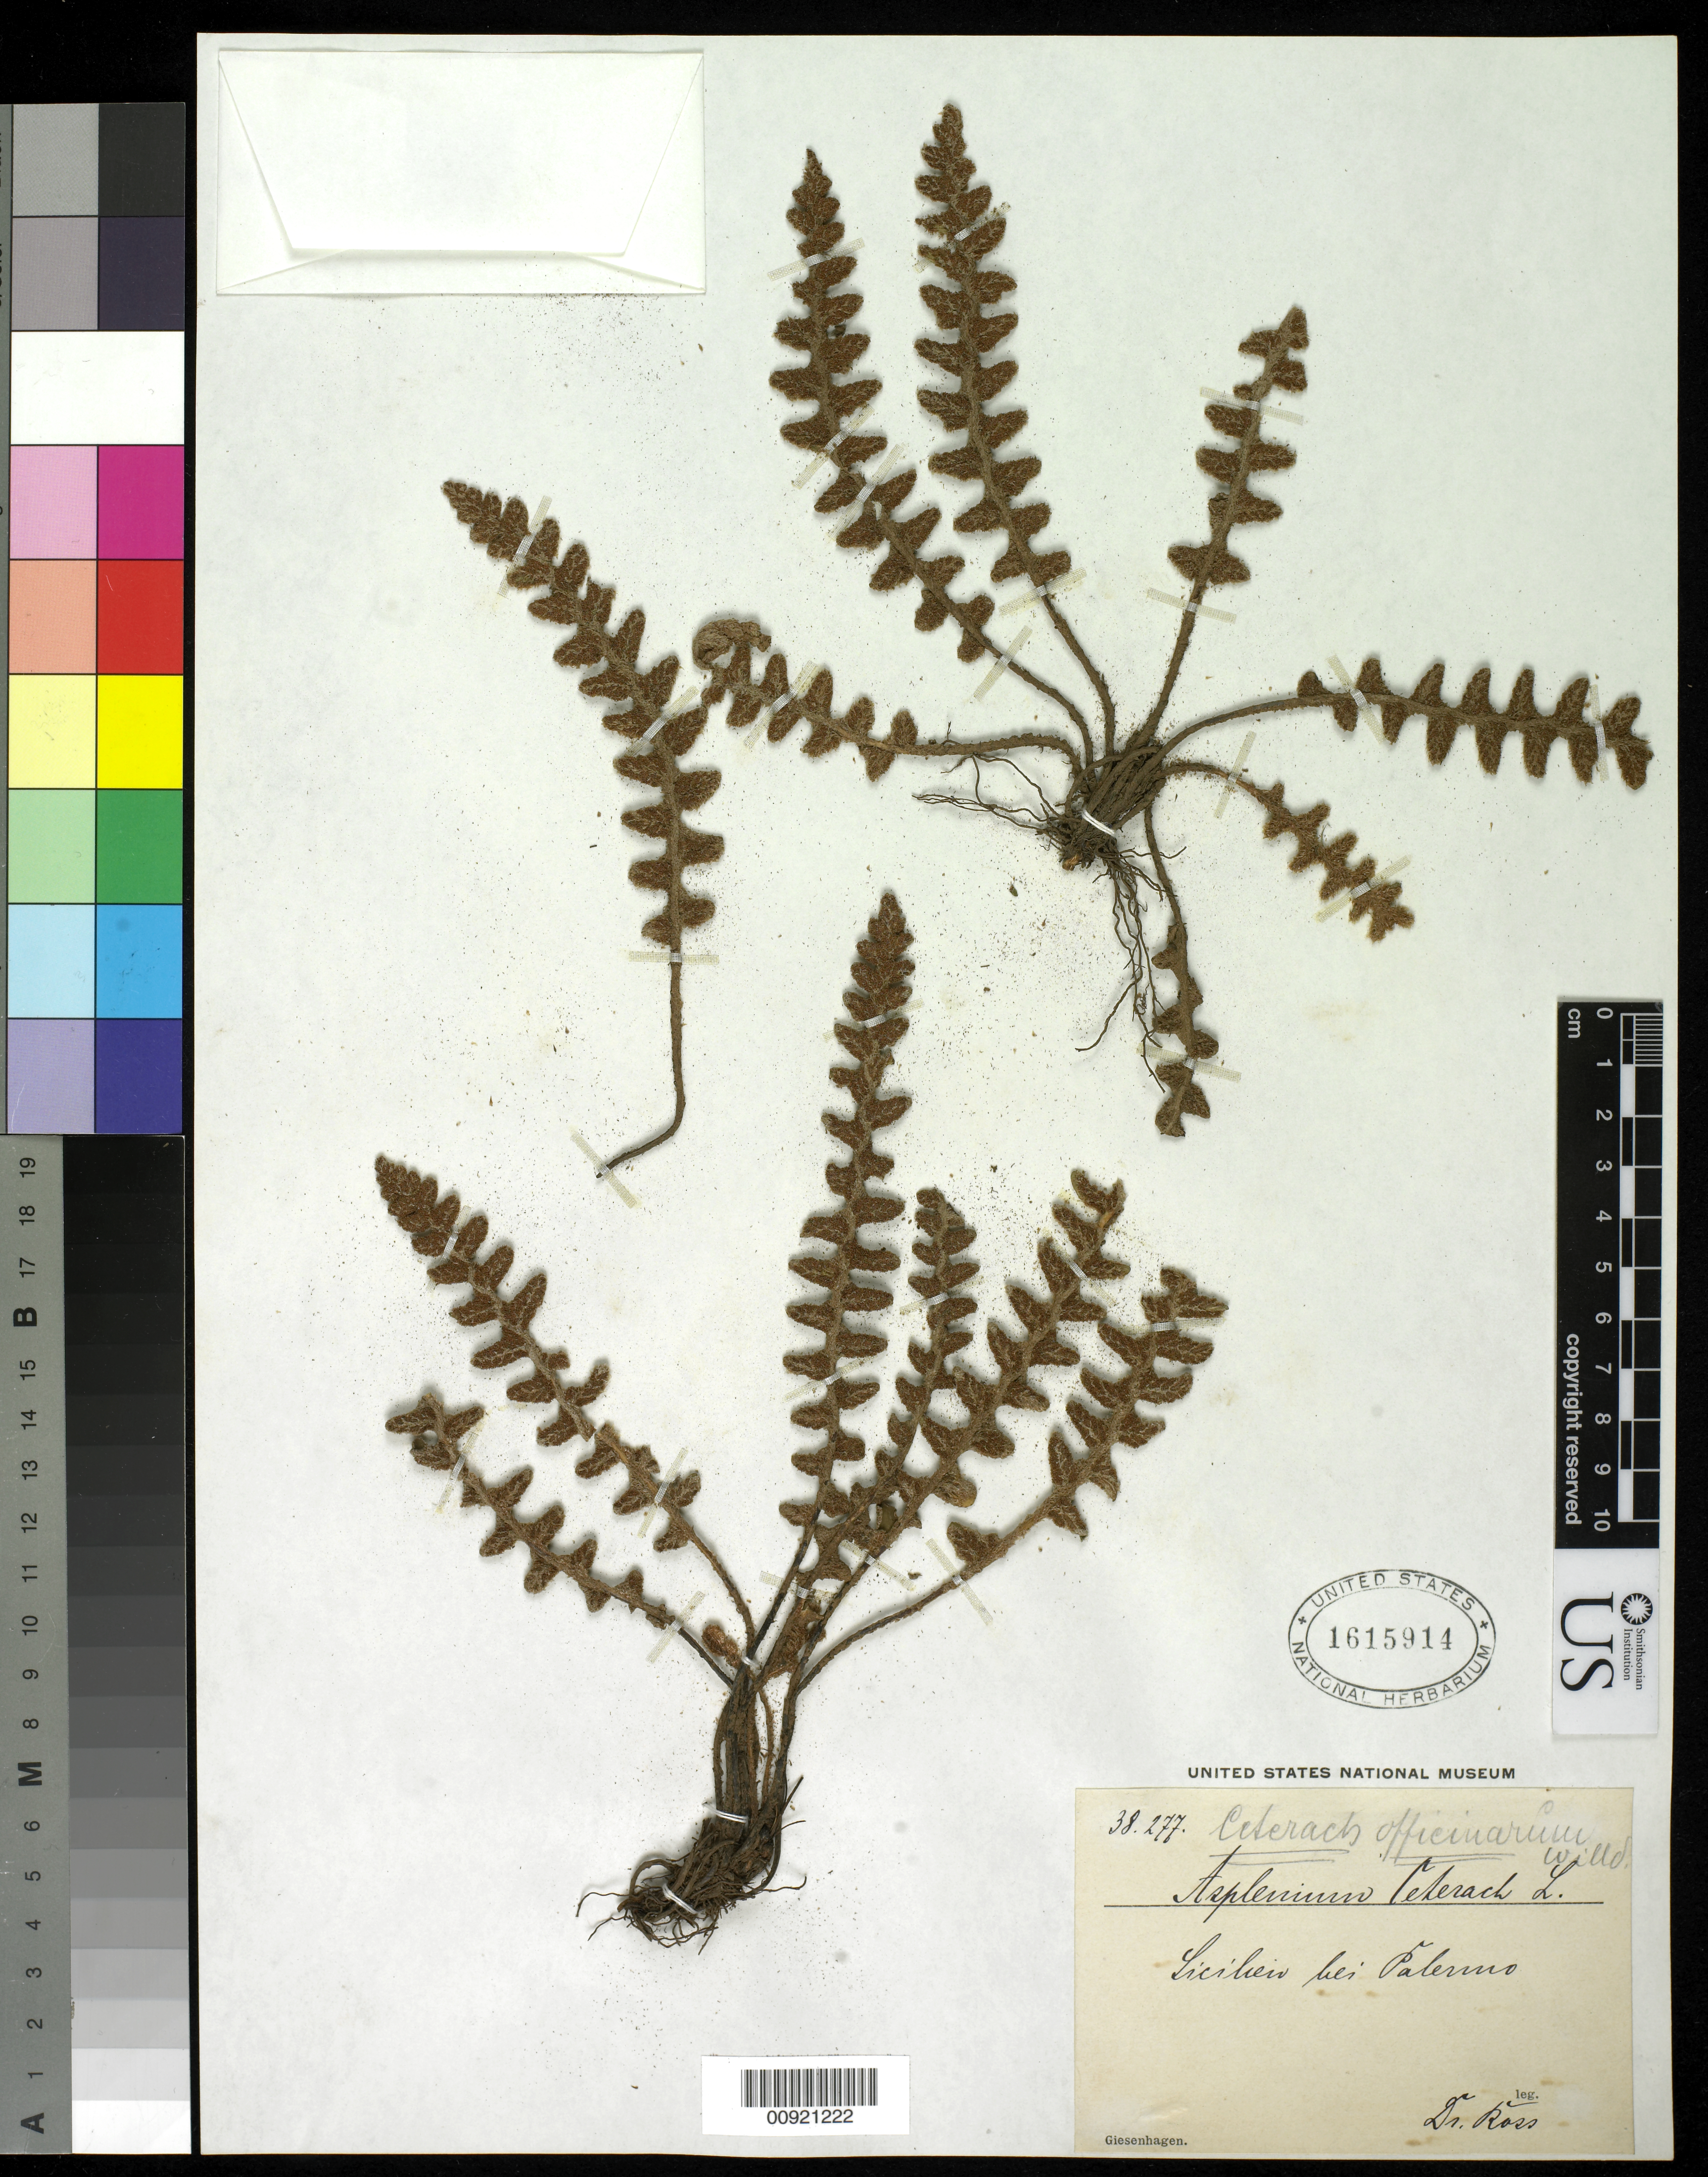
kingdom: Plantae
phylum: Tracheophyta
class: Polypodiopsida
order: Polypodiales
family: Aspleniaceae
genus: Asplenium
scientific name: Asplenium officinarum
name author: DC.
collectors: -. Ross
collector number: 38277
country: Italy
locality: Palermo, Sicily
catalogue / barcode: US 1615914